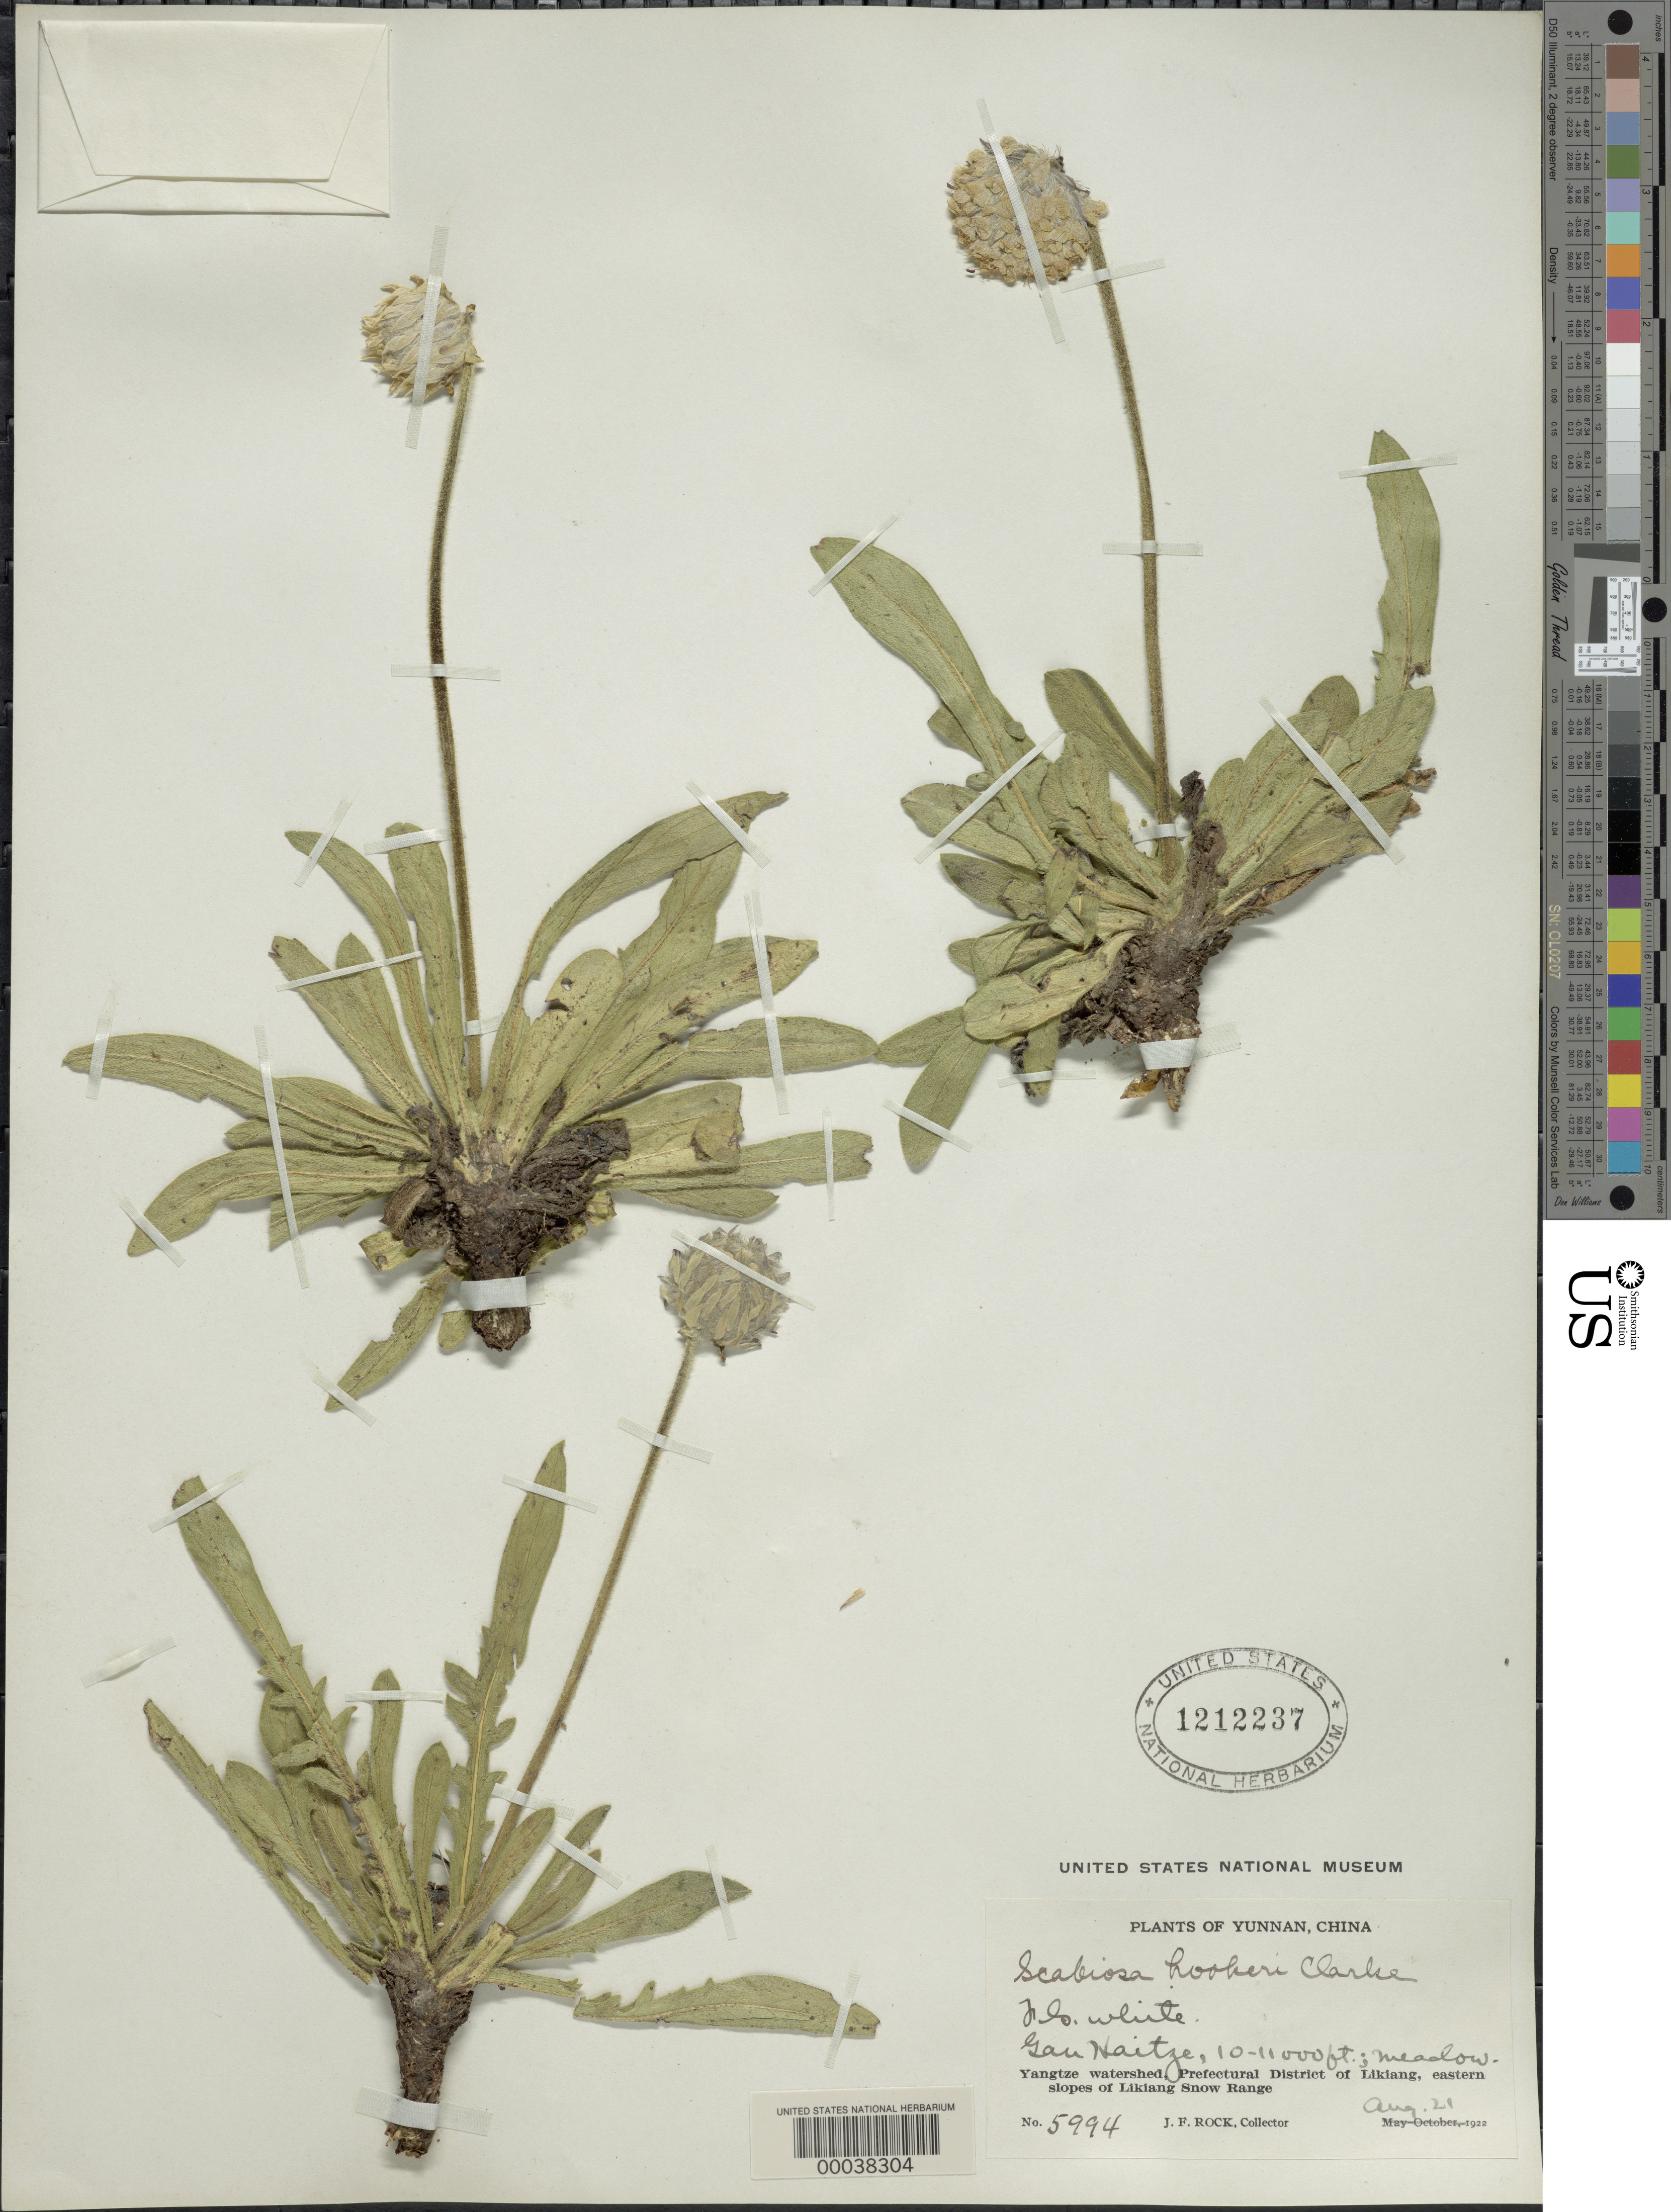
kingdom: Plantae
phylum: Tracheophyta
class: Magnoliopsida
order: Dipsacales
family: Caprifoliaceae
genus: Pterocephalus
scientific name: Pterocephalus hookeri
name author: C.B. Clarke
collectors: J. F. Rock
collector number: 5994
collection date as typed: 21 Aug 1922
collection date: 1922-08-21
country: China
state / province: Yunnan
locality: Yangtze watershed, Prefectural Dist. of Likiang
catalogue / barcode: US 1212237